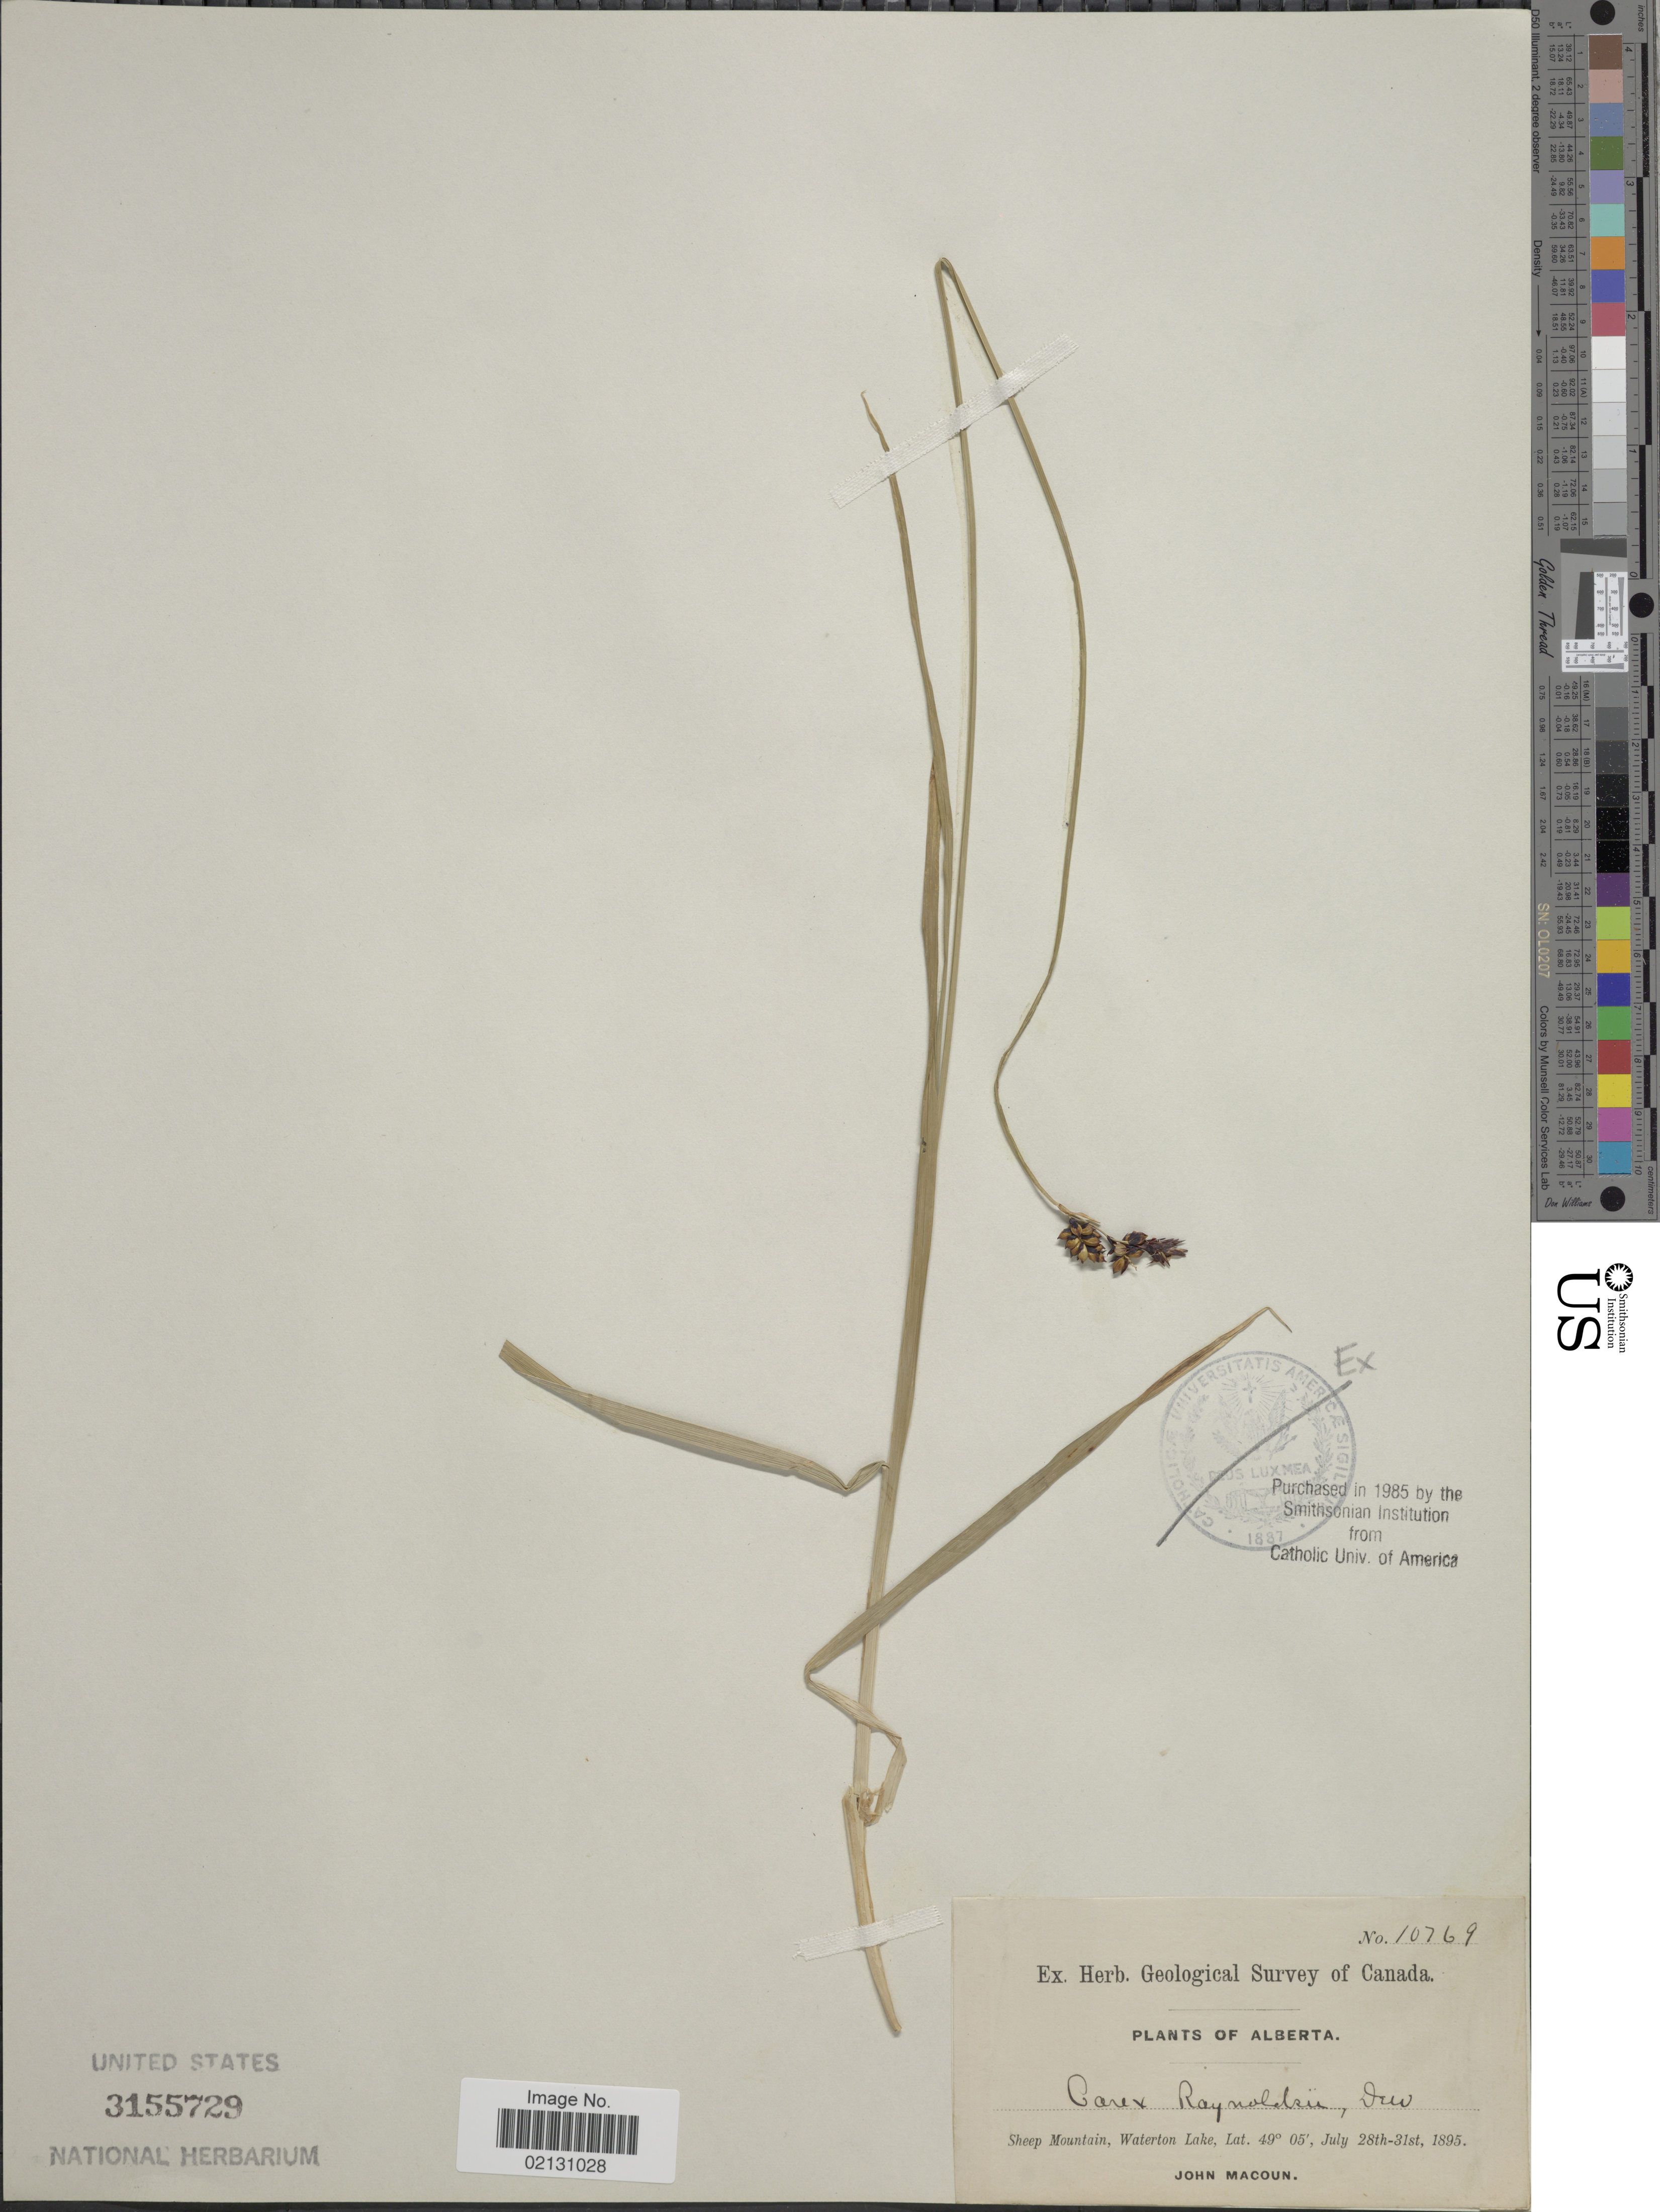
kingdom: Plantae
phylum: Tracheophyta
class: Liliopsida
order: Poales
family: Cyperaceae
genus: Carex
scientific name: Carex raynoldsii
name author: Dewey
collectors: J. Macoun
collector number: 10769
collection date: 1895-07-28/1895-07-31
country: Canada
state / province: Alberta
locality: Sheep Mountain, Waterton Lake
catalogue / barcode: US 3155729